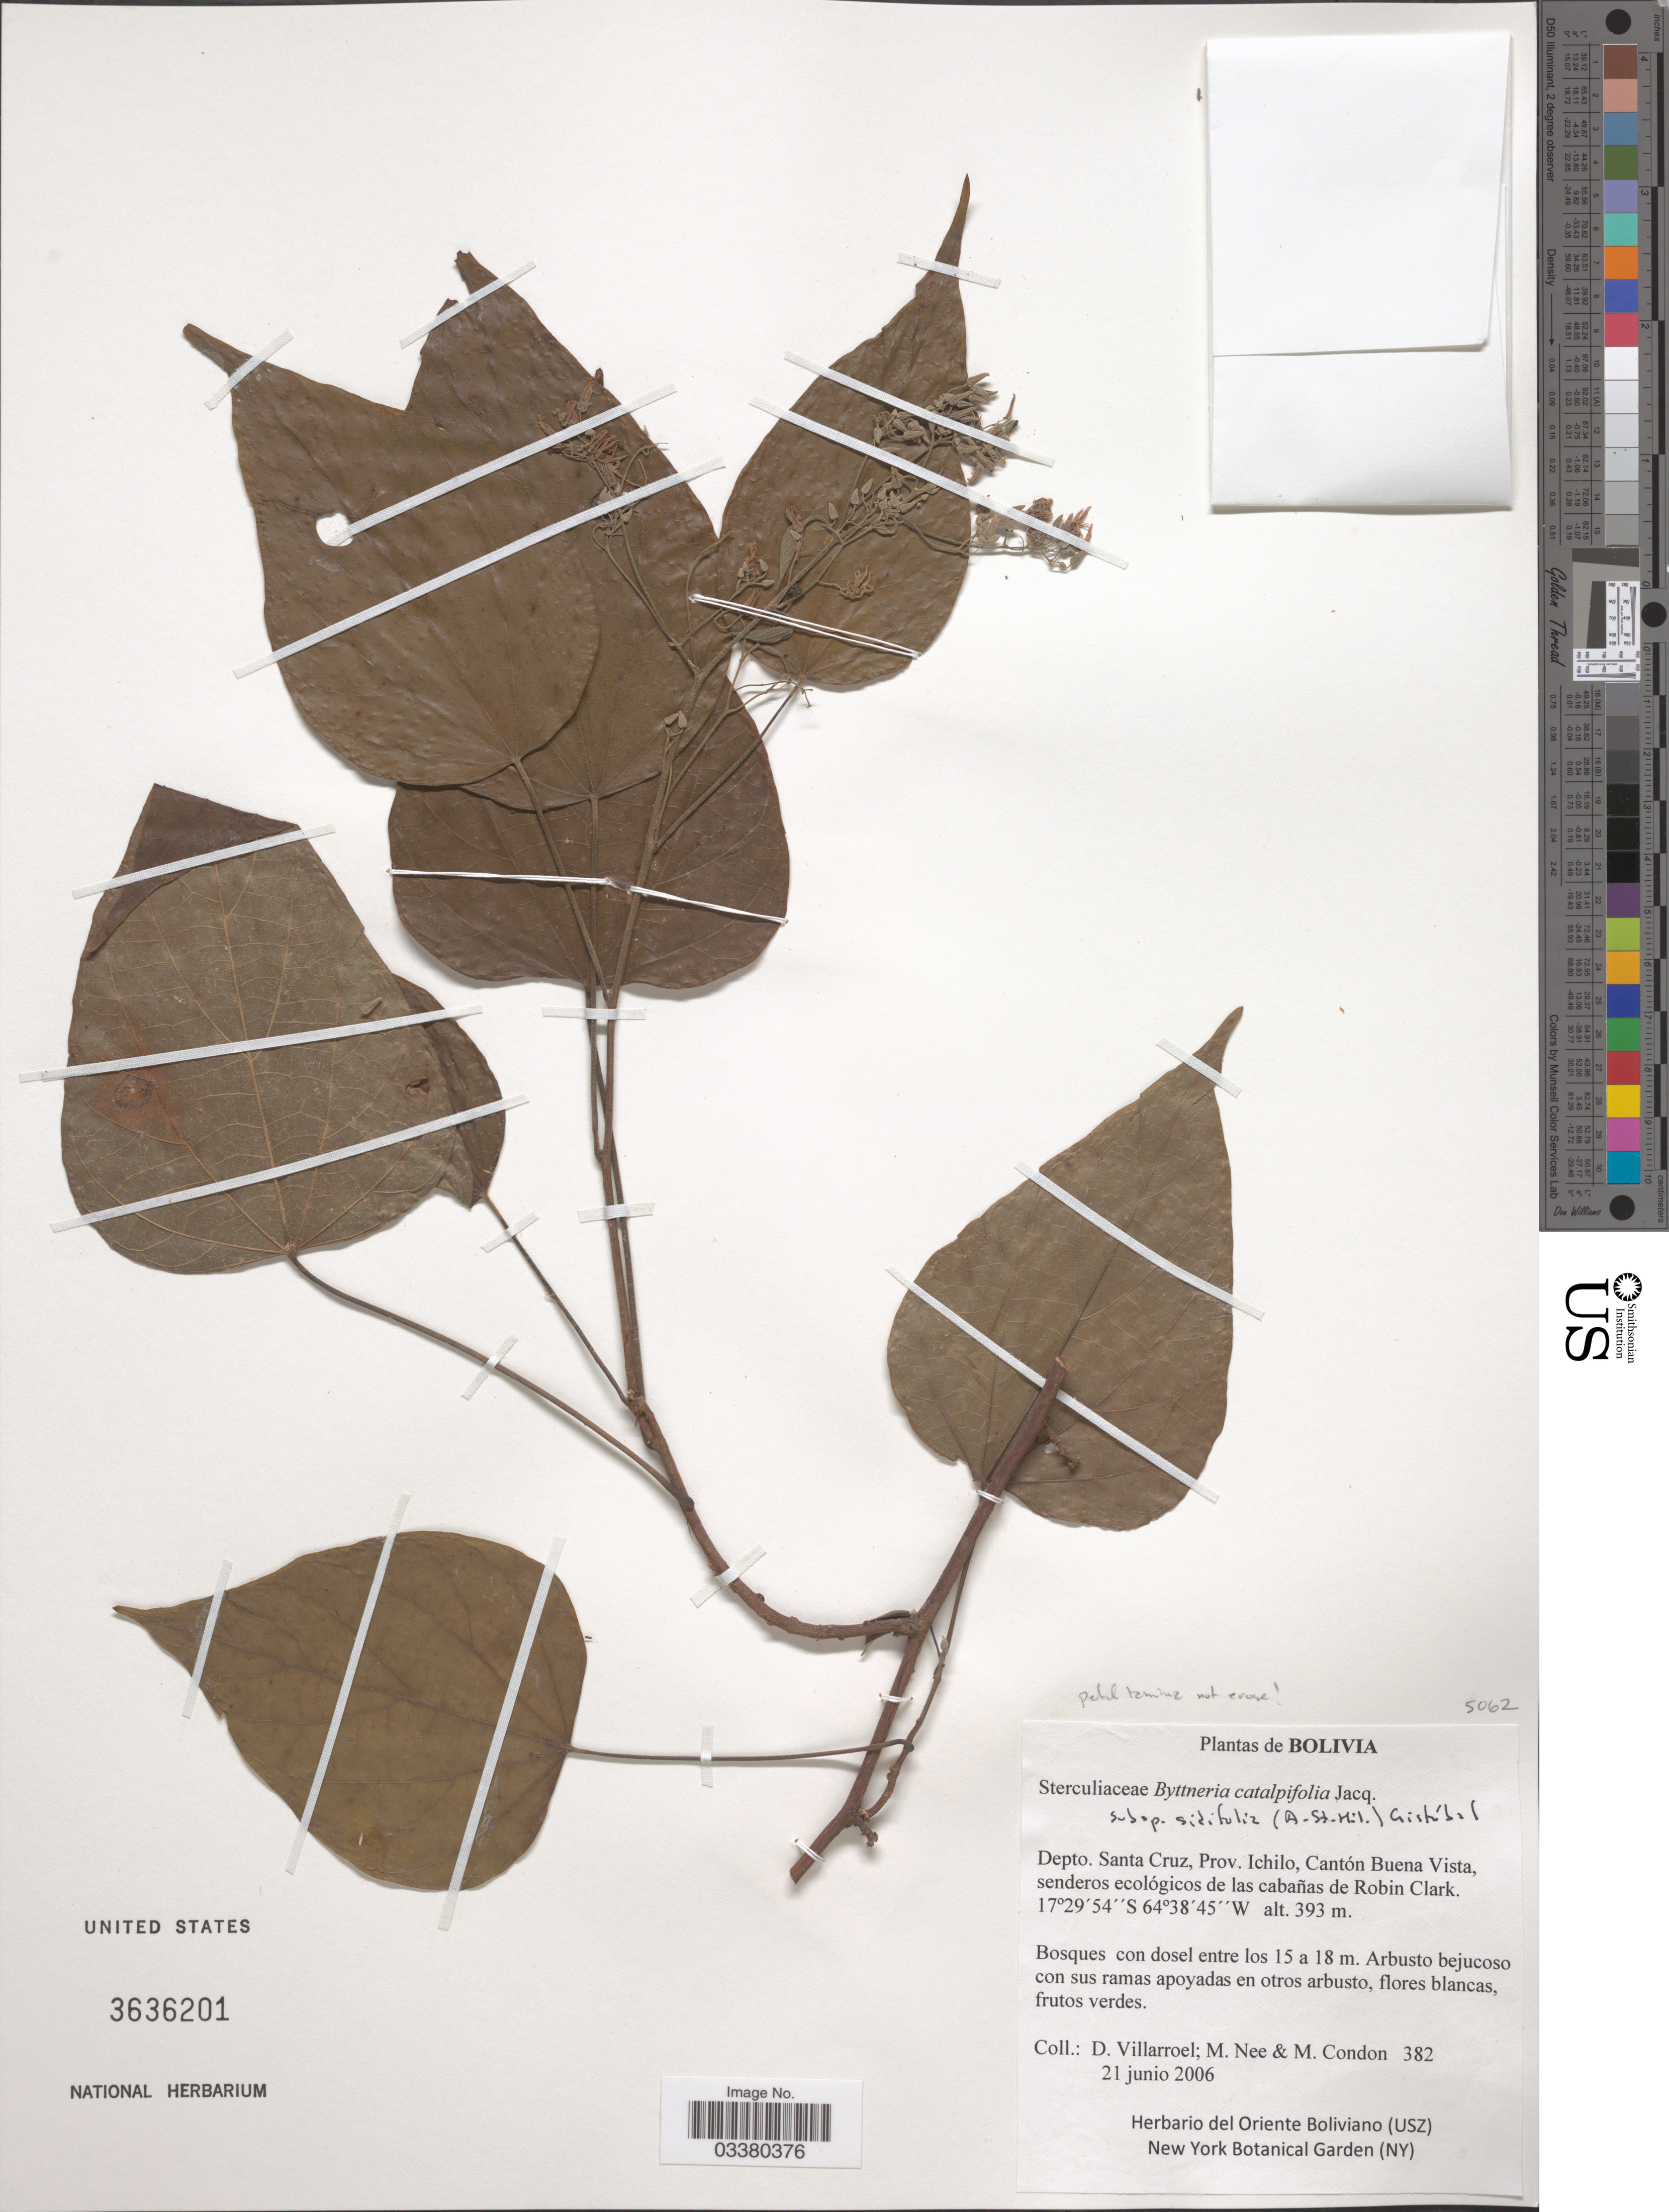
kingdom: Plantae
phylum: Tracheophyta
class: Magnoliopsida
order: Malvales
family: Malvaceae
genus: Byttneria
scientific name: Byttneria catalpifolia subsp. sidifolia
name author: (J. St.-Hil.) Cristóbal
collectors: D. Villarroel, M. Nee & M. A. Condon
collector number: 382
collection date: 2006-06-21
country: Bolivia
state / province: Santa Cruz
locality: Depto. Santa Cruz, Prov. Ichilo, Cantón Buena Vista, senderos ecológicos de las cabañas de Robin Clark.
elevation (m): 393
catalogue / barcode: US 3636201